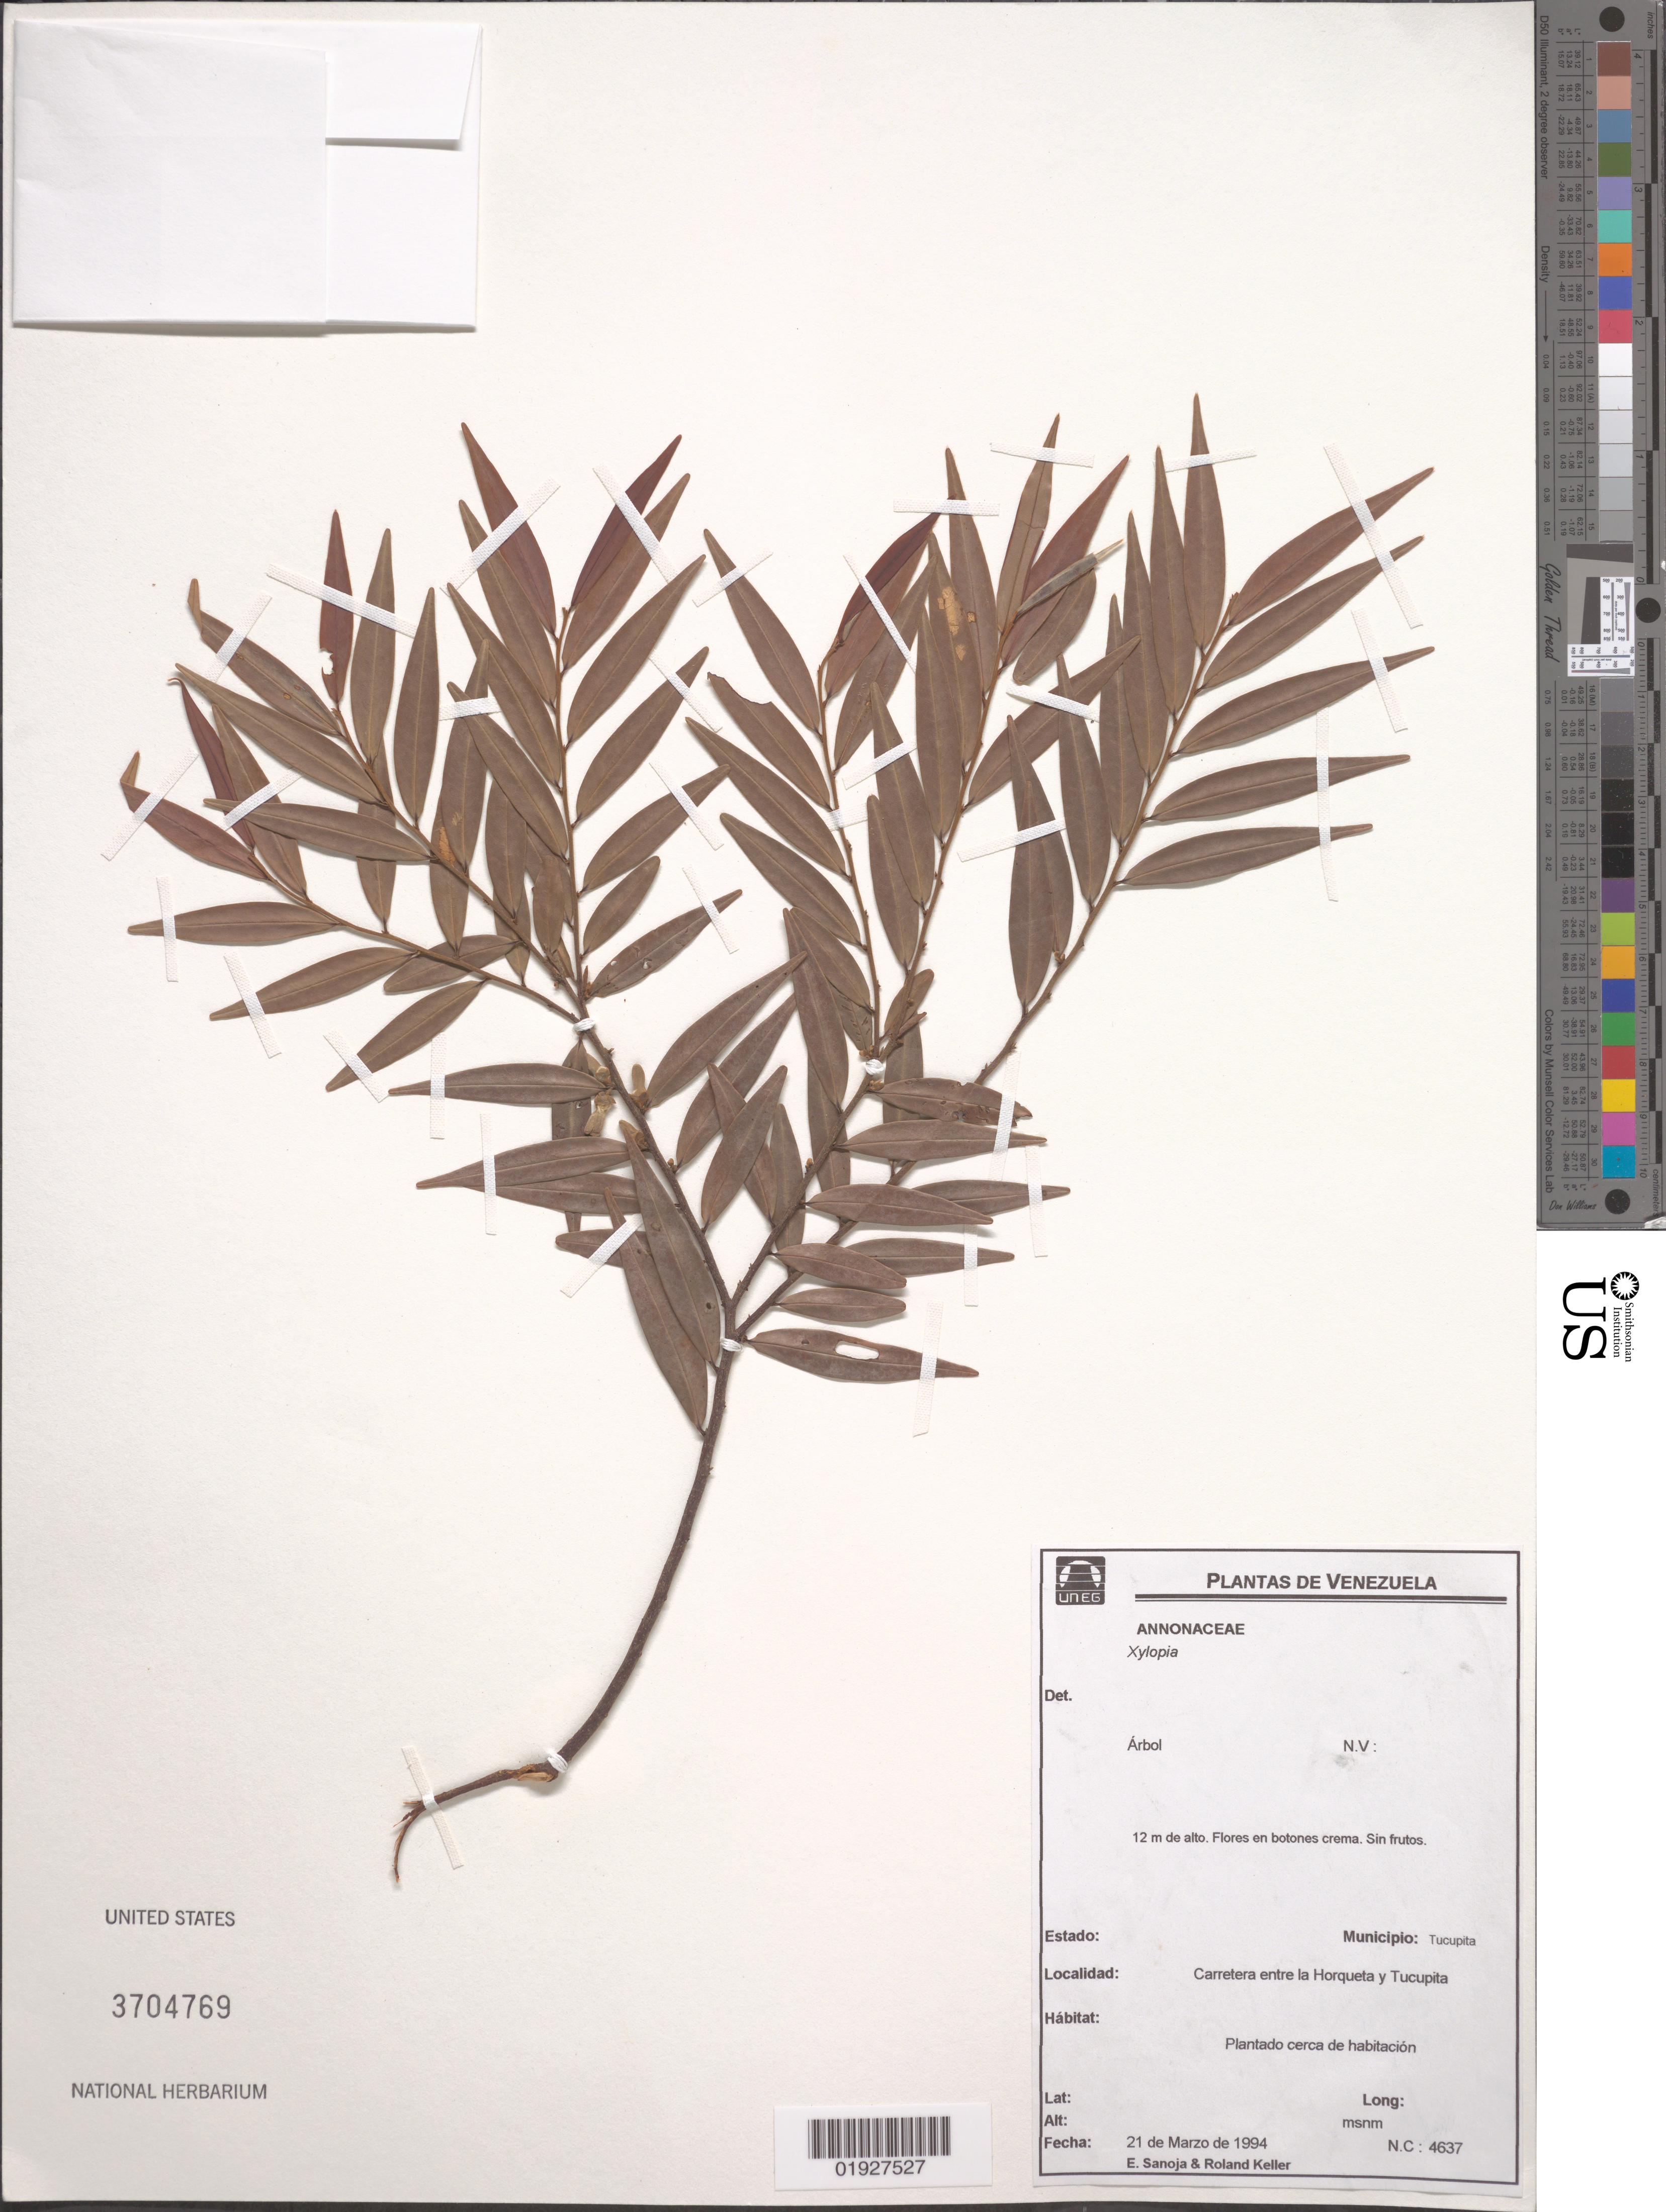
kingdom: Plantae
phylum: Tracheophyta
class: Magnoliopsida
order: Magnoliales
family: Annonaceae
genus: Xylopia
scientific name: Xylopia sp.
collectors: E. Sanoja & R. Keller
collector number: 4637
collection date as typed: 21 de Marzo de 1994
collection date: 1994-03-21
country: Venezuela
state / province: Delta Amacuro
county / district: Tucupita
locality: Carretera entre la Horqueta y Tucupita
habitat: Plantado cerca de habitacion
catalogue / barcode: US 3704769